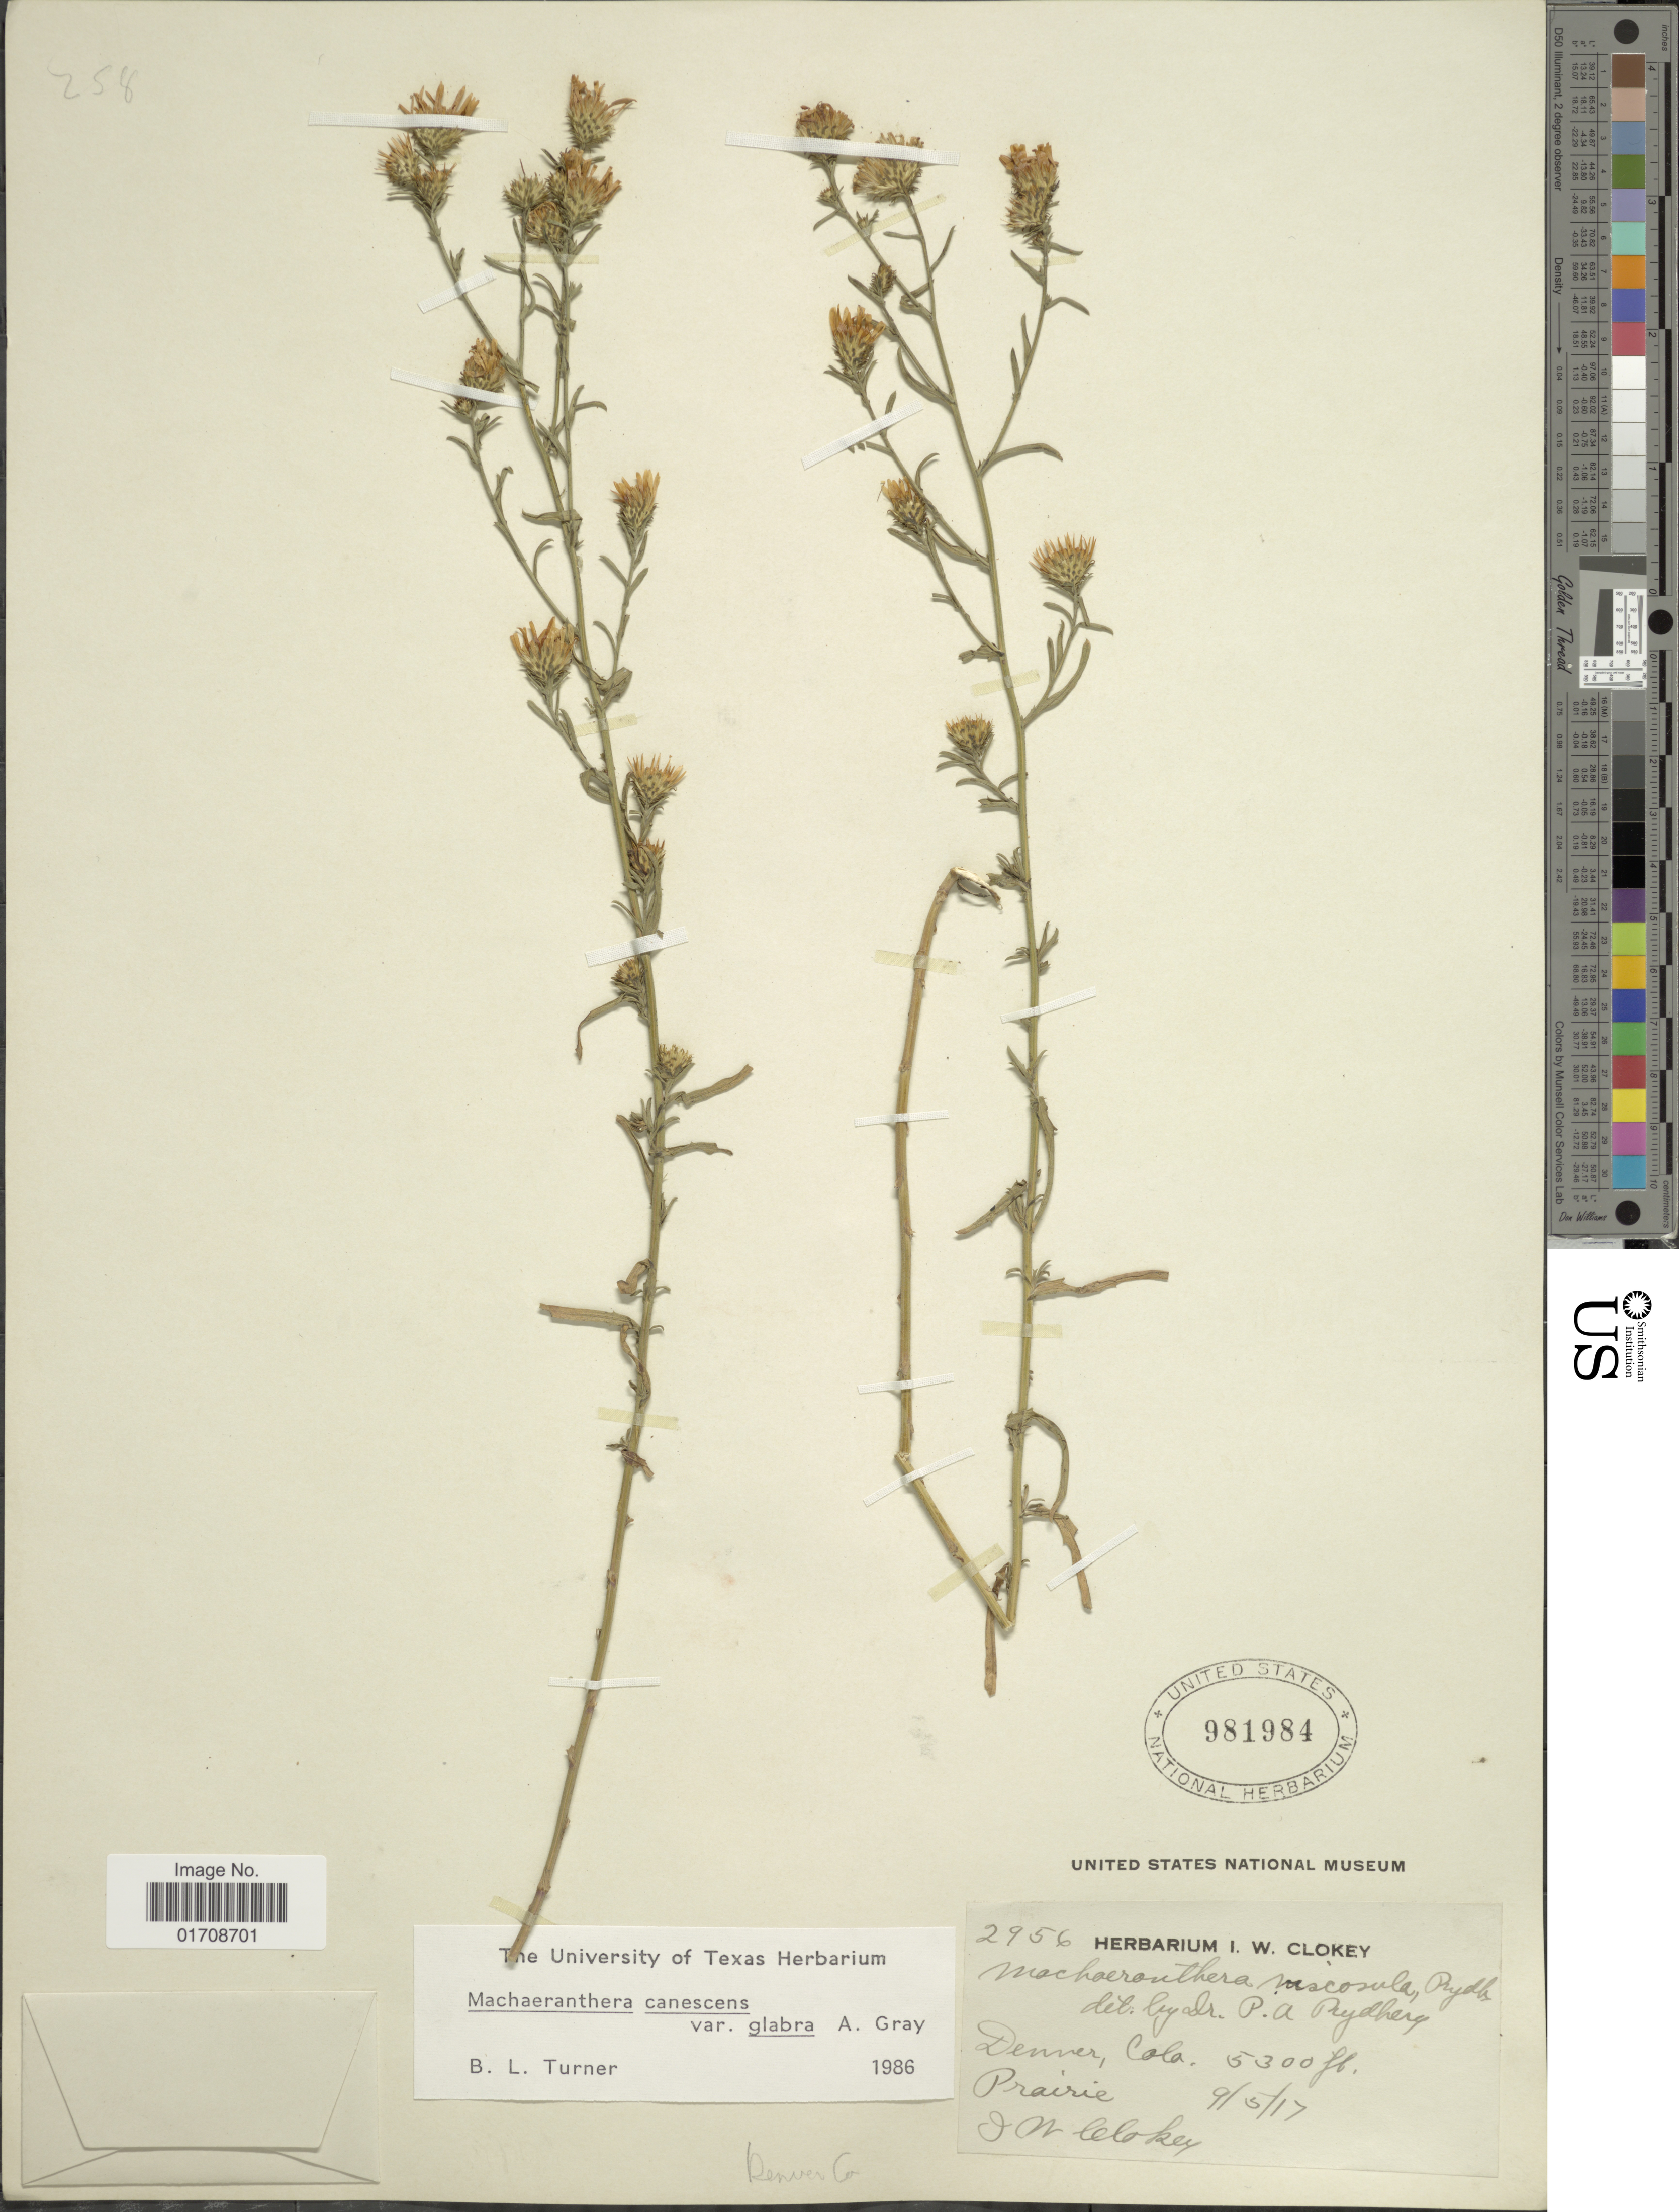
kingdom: Plantae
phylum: Tracheophyta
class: Magnoliopsida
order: Asterales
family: Asteraceae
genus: Machaeranthera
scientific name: Machaeranthera canescens var. glabra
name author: A. Gray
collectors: I. W. Clokey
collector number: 2956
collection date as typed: Transcribed d/m/y: 5/9/17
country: United States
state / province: Colorado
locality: Denver, Colo., Denver Co.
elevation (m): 1615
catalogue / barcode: US 981984